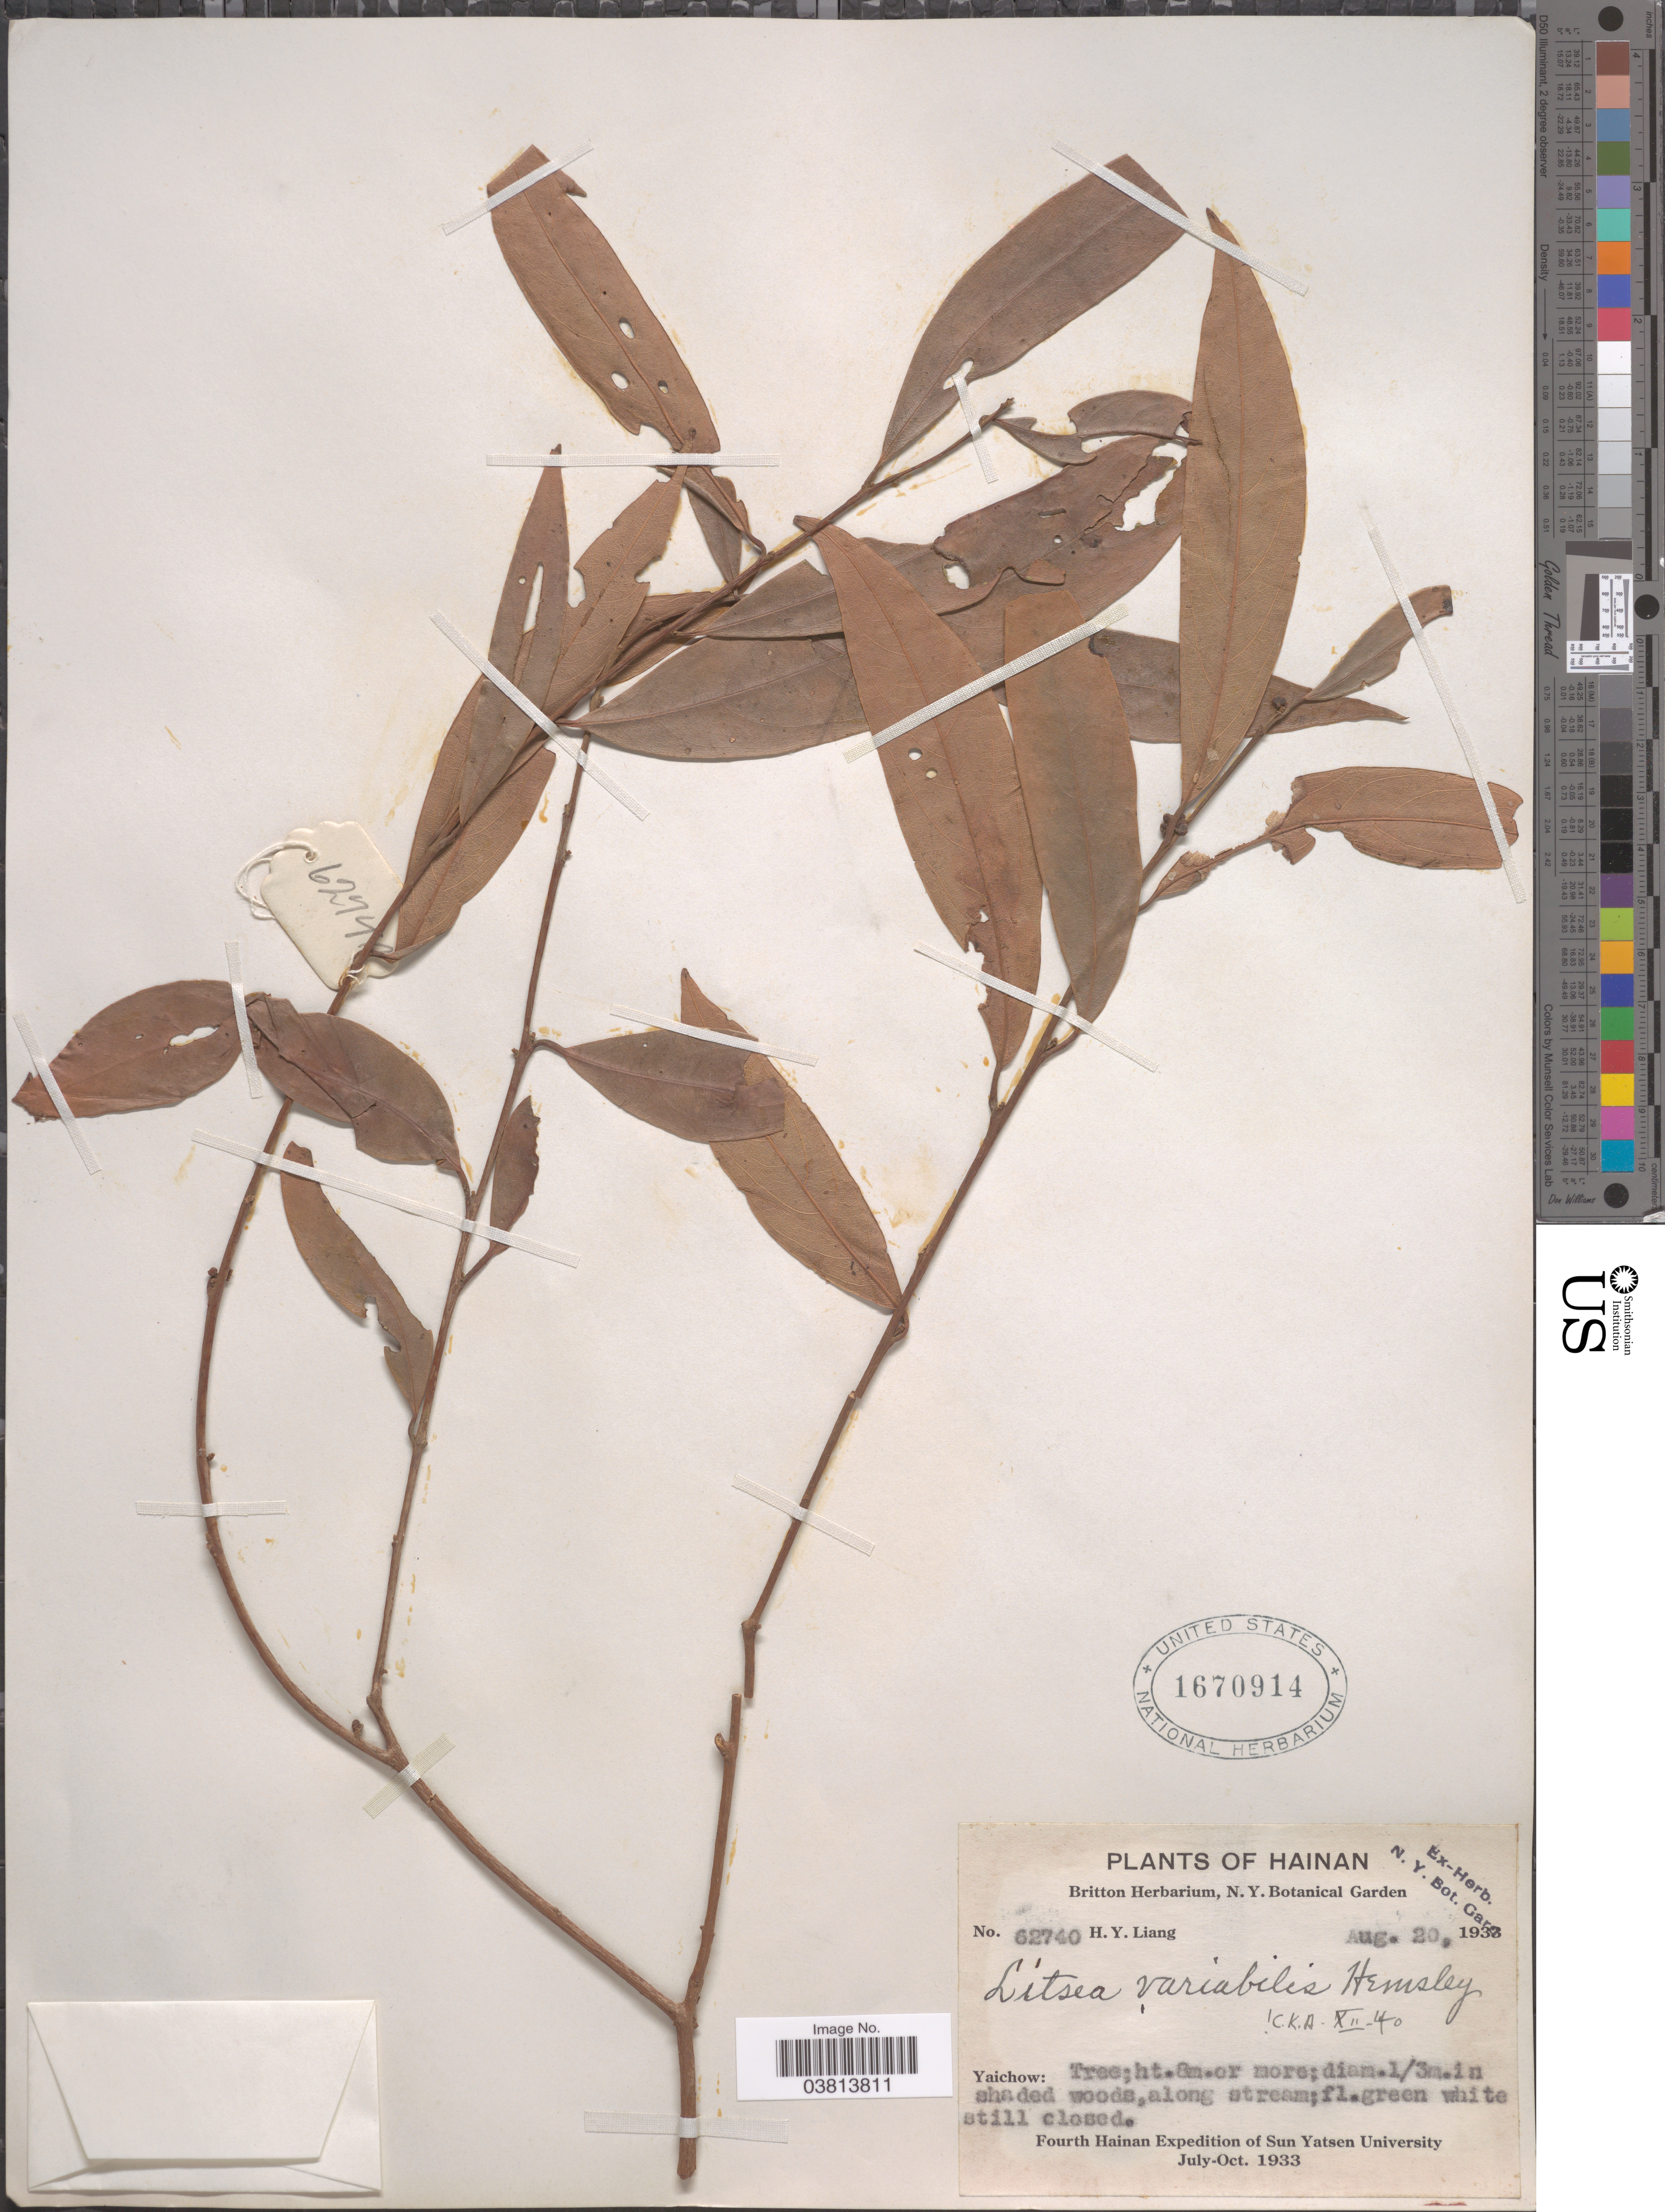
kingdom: Plantae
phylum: Tracheophyta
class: Magnoliopsida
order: Laurales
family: Lauraceae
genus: Litsea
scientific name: Litsea variabilis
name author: Hemsl.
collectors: H. Y. Liang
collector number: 62740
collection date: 1932-08-20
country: China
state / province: Hainan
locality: Yaichow.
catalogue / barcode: US 1670914